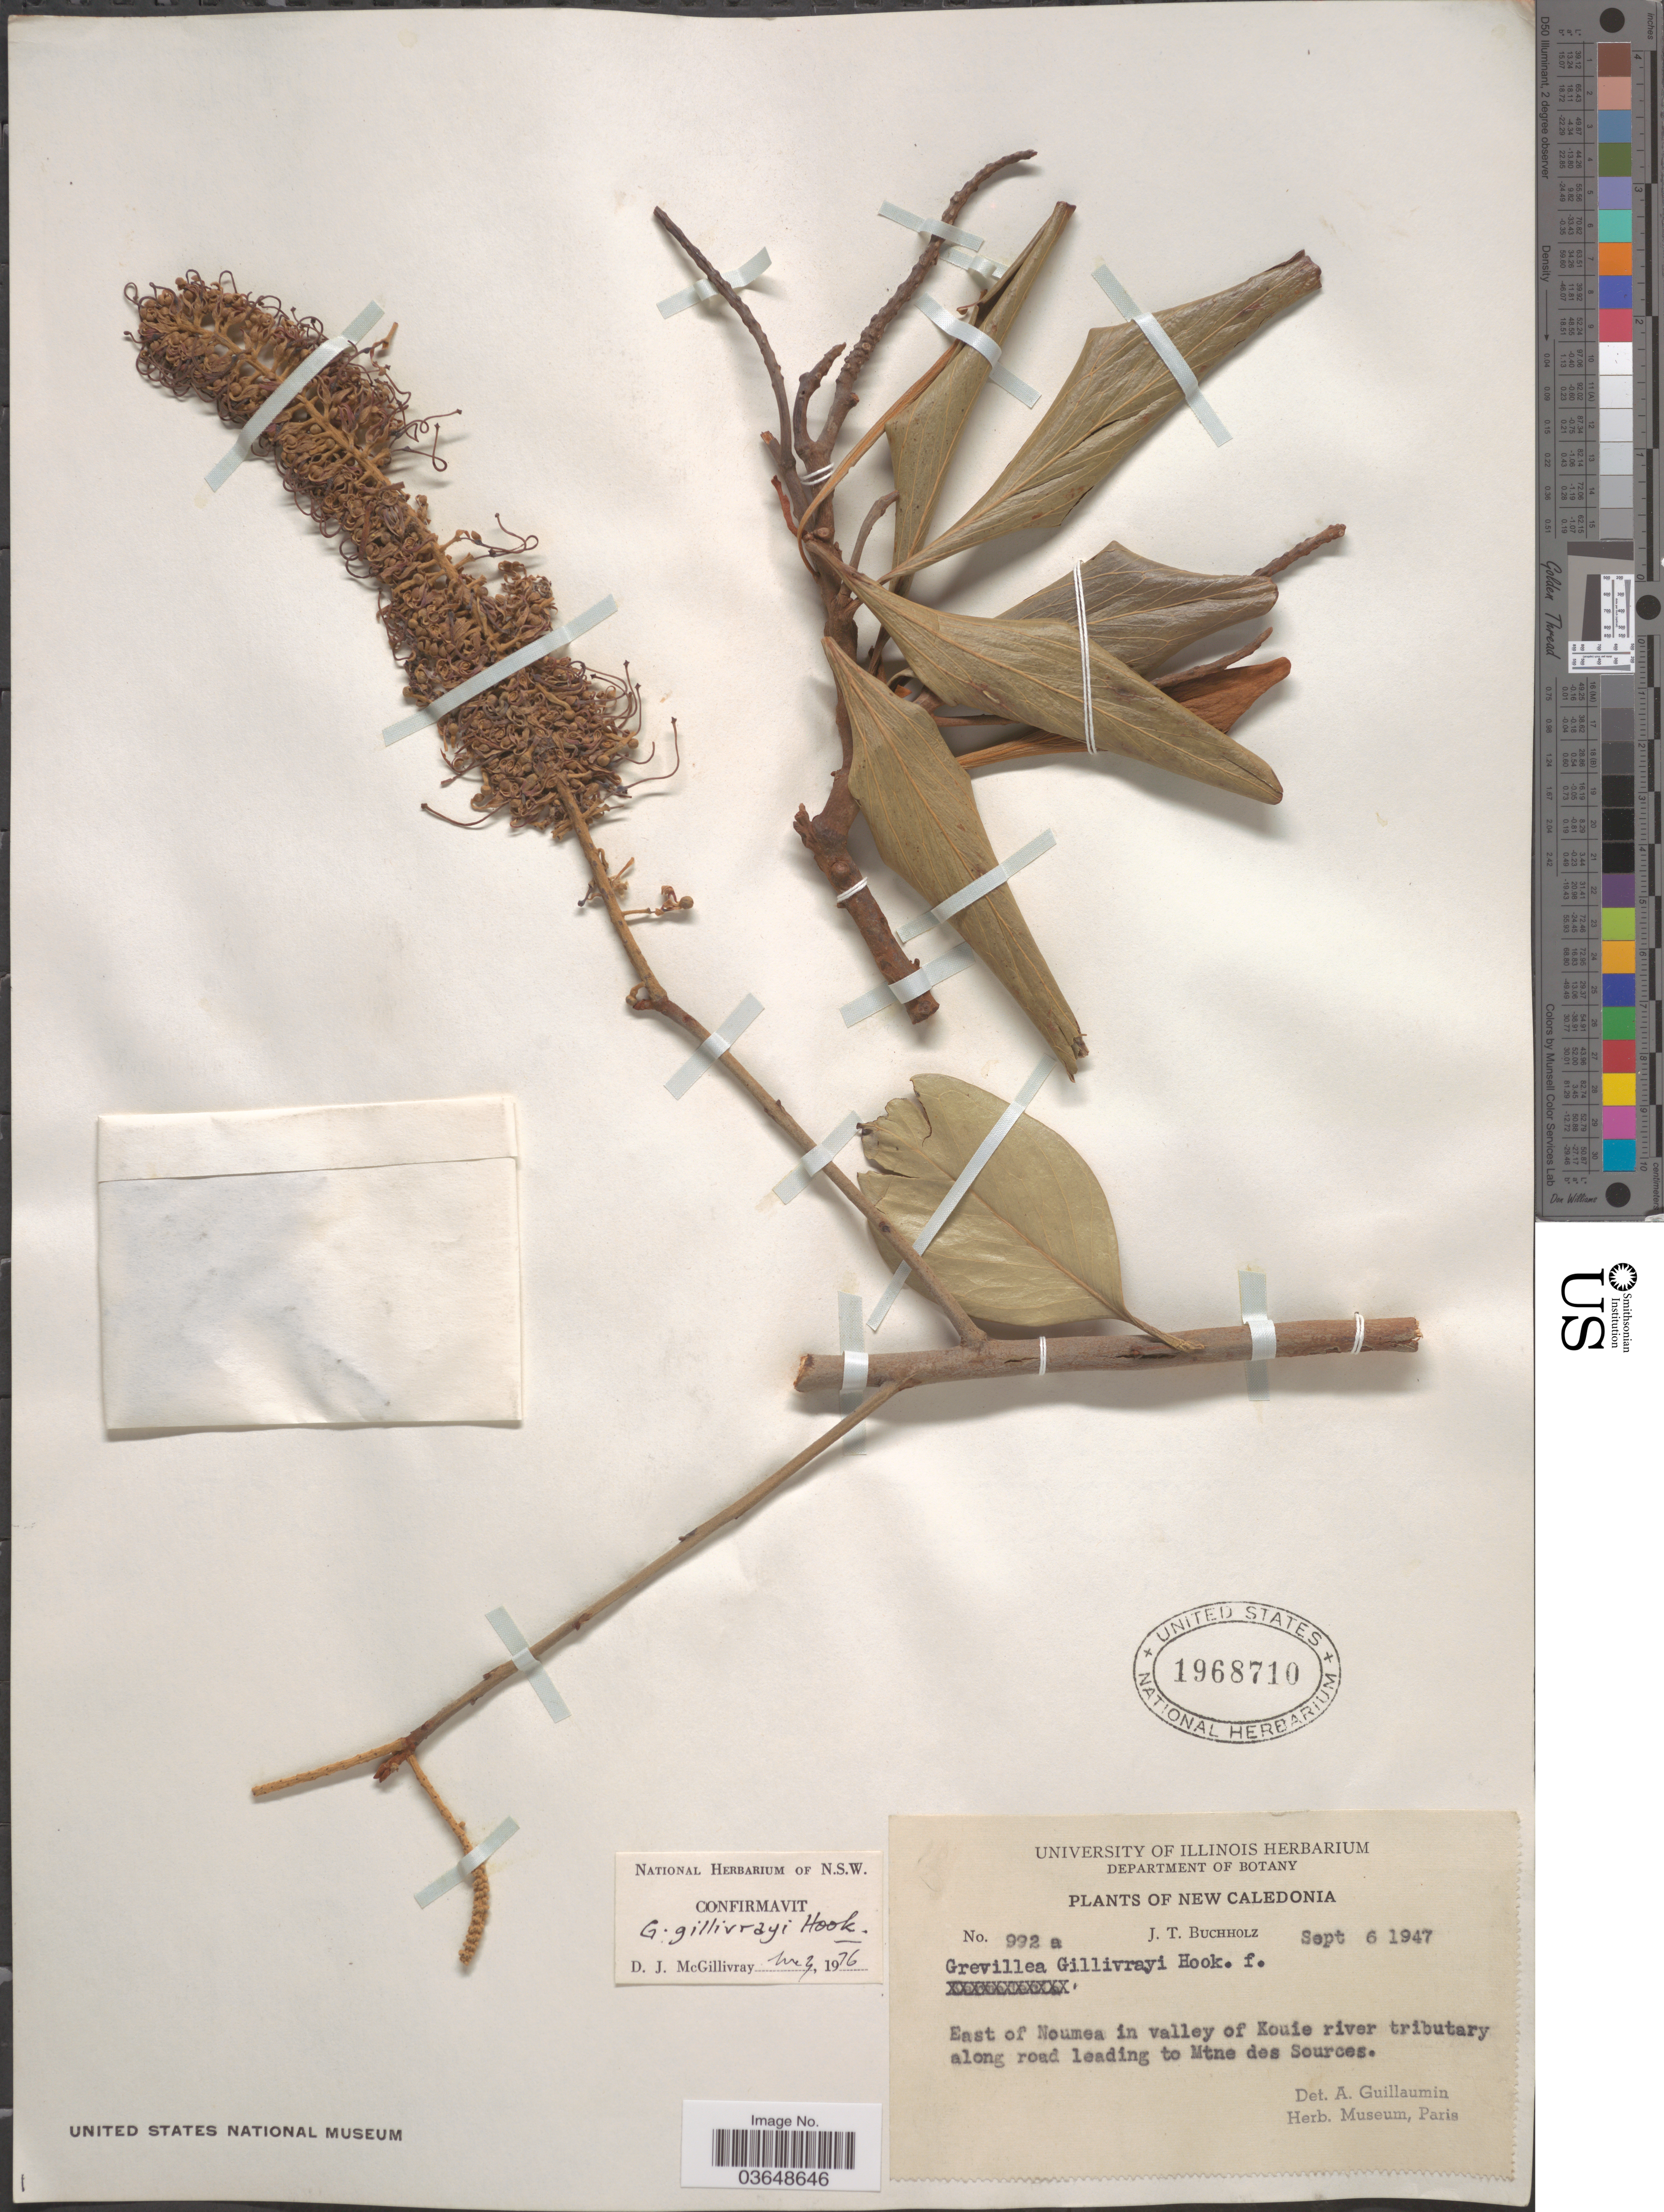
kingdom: Plantae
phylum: Tracheophyta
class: Magnoliopsida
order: Proteales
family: Proteaceae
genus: Grevillea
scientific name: Grevillea gillivrayi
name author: Hook.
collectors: J. T. Buchholz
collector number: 992a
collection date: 1947-09-06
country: New Caledonia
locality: East of Noumea in valley of Kouie river tributary along road leading to the Mtne des Sources.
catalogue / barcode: US 1968710